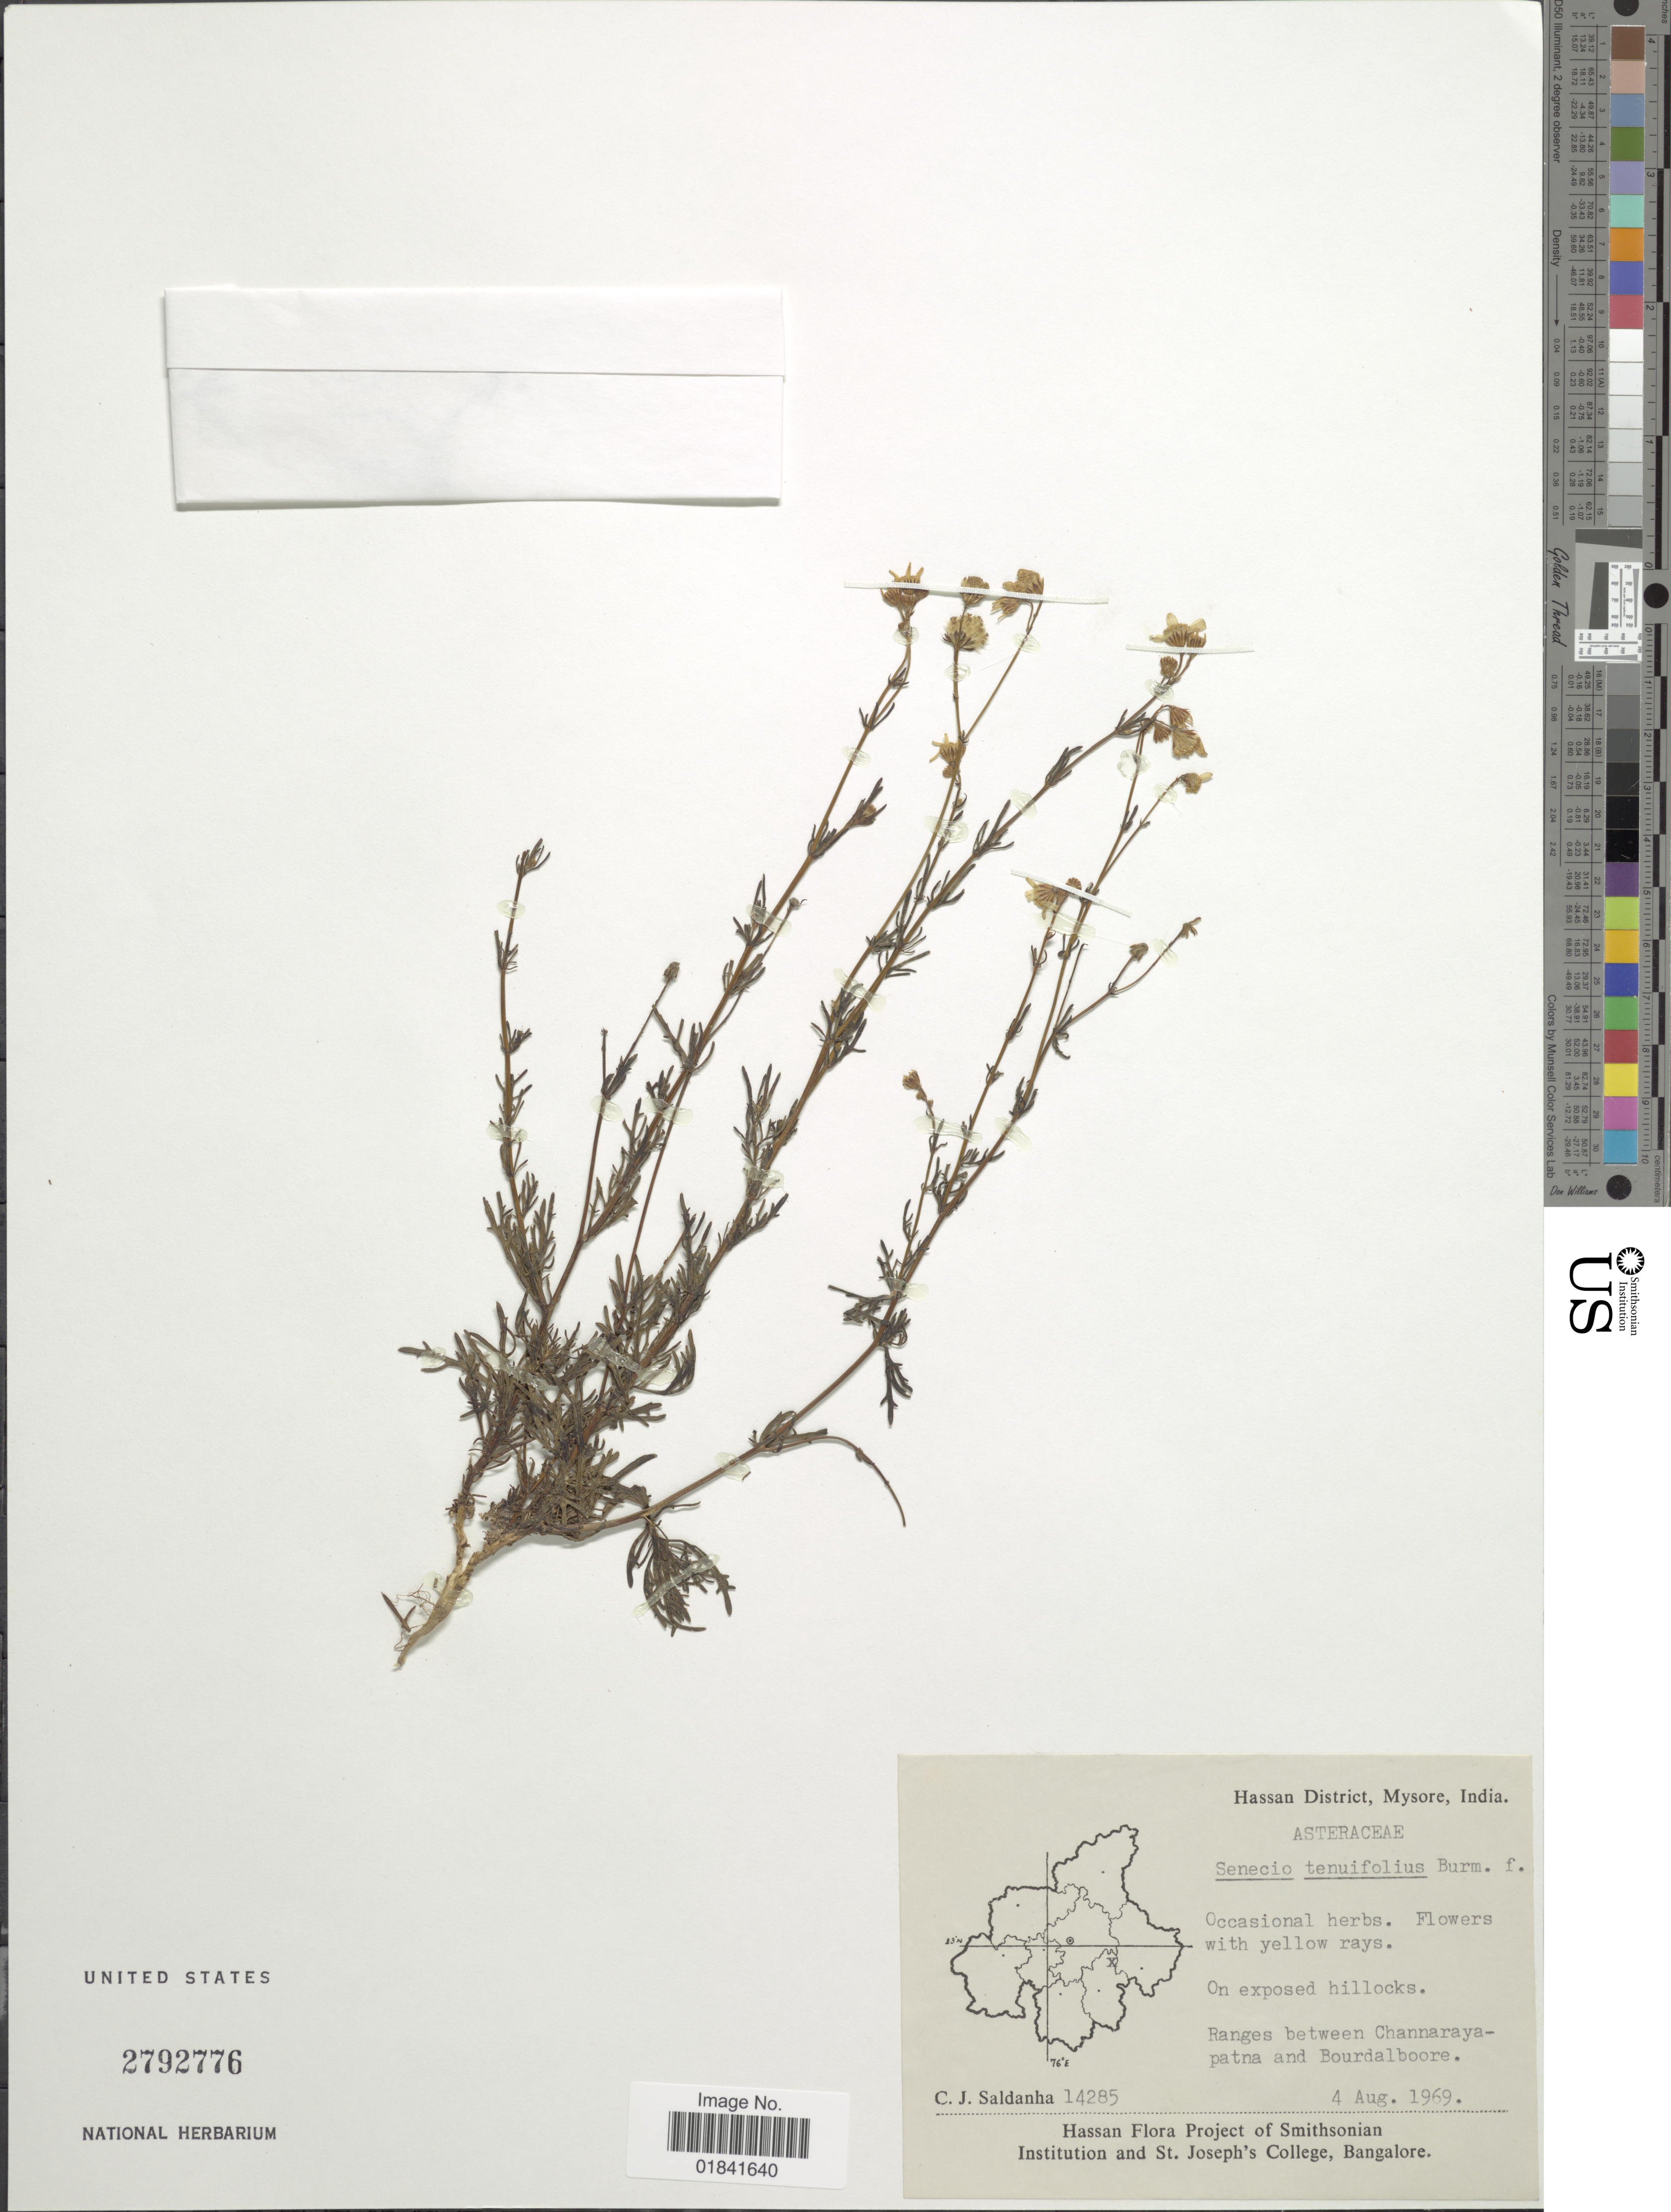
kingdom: Plantae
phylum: Tracheophyta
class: Magnoliopsida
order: Asterales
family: Asteraceae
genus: Senecio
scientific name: Senecio tenuifolius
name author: Burm. f.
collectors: C. J. Saldanha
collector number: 14285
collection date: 1969-08-04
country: India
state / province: Karnataka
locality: Hassan District, Mysore, Ranges between Channarayapatna and Bourdal boore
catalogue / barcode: US 2792776